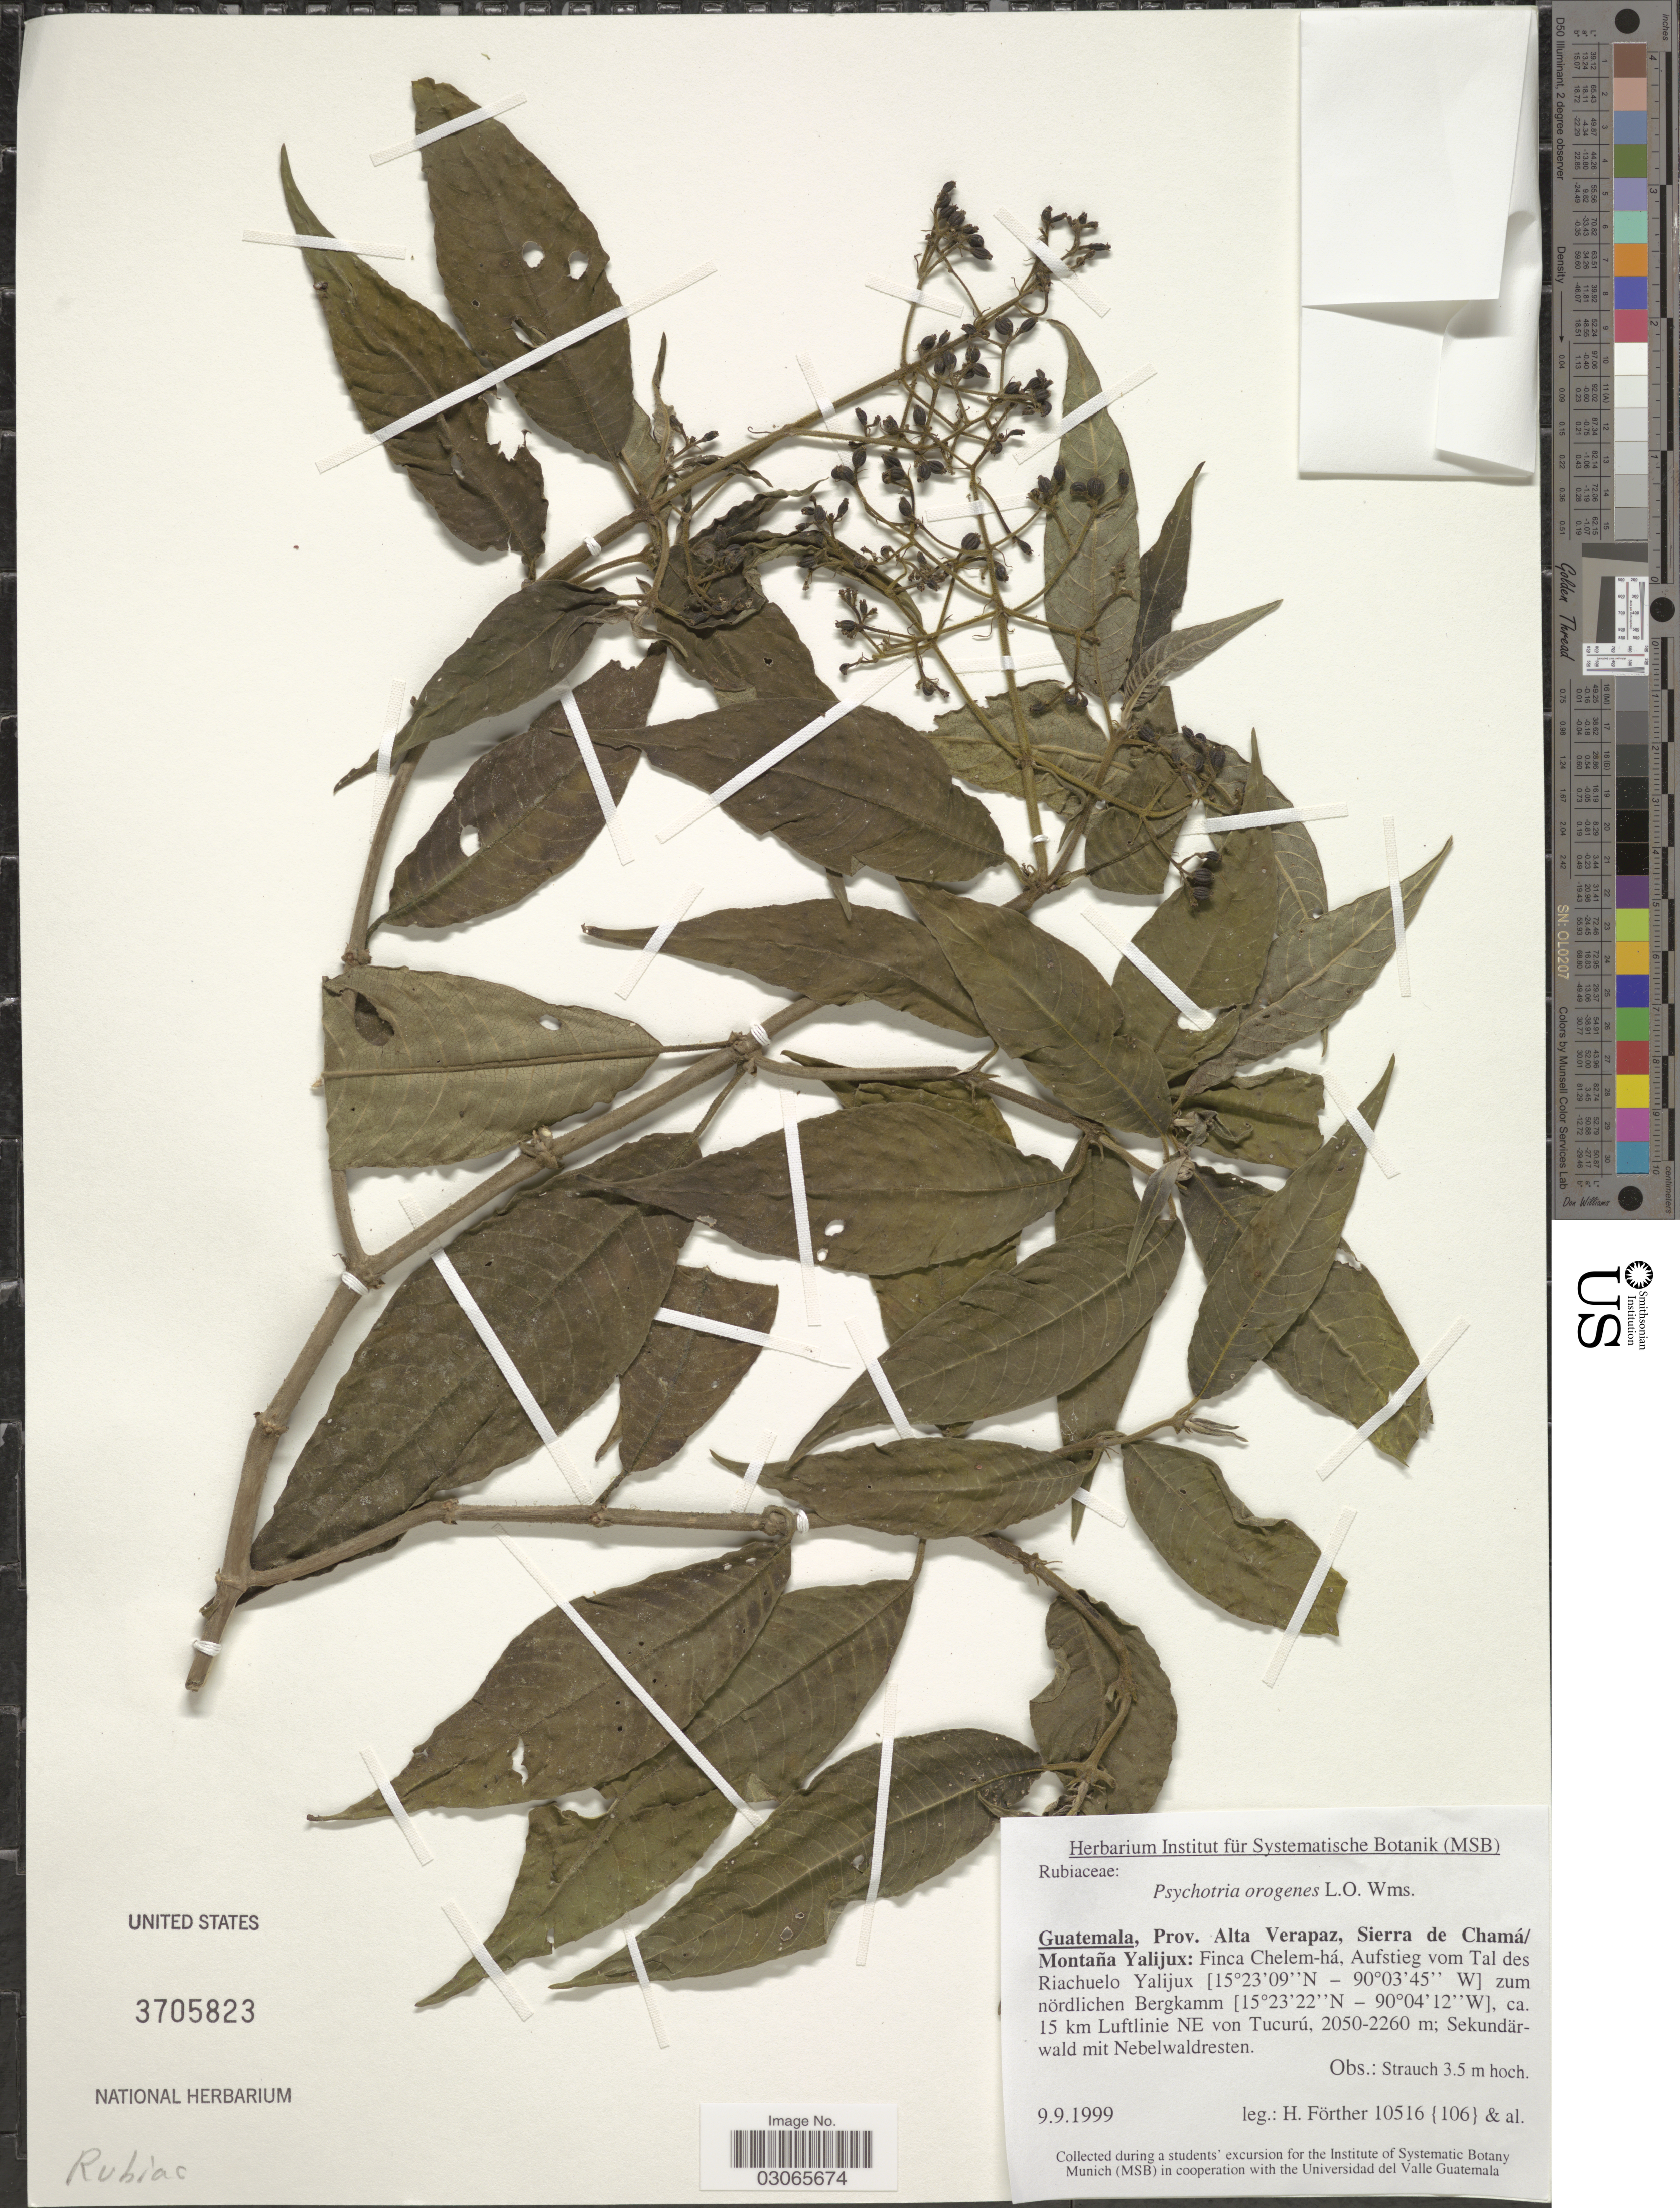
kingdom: Plantae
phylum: Tracheophyta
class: Magnoliopsida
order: Gentianales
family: Rubiaceae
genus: Psychotria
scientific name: Psychotria orogenes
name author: L.O. Williams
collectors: H. Förther & et al.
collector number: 10516 {106}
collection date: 1999-09-09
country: Guatemala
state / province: Alta Verapaz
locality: Sierra de Chamá/Montaña Yalijux: Finca Chelem-há, Aufstieg vom Tal des Riachulo Yalijux zum nördlichen Bergkamm, ca. 15 km Luftlinie NE von Tucurú.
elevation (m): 2050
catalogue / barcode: US 3705823